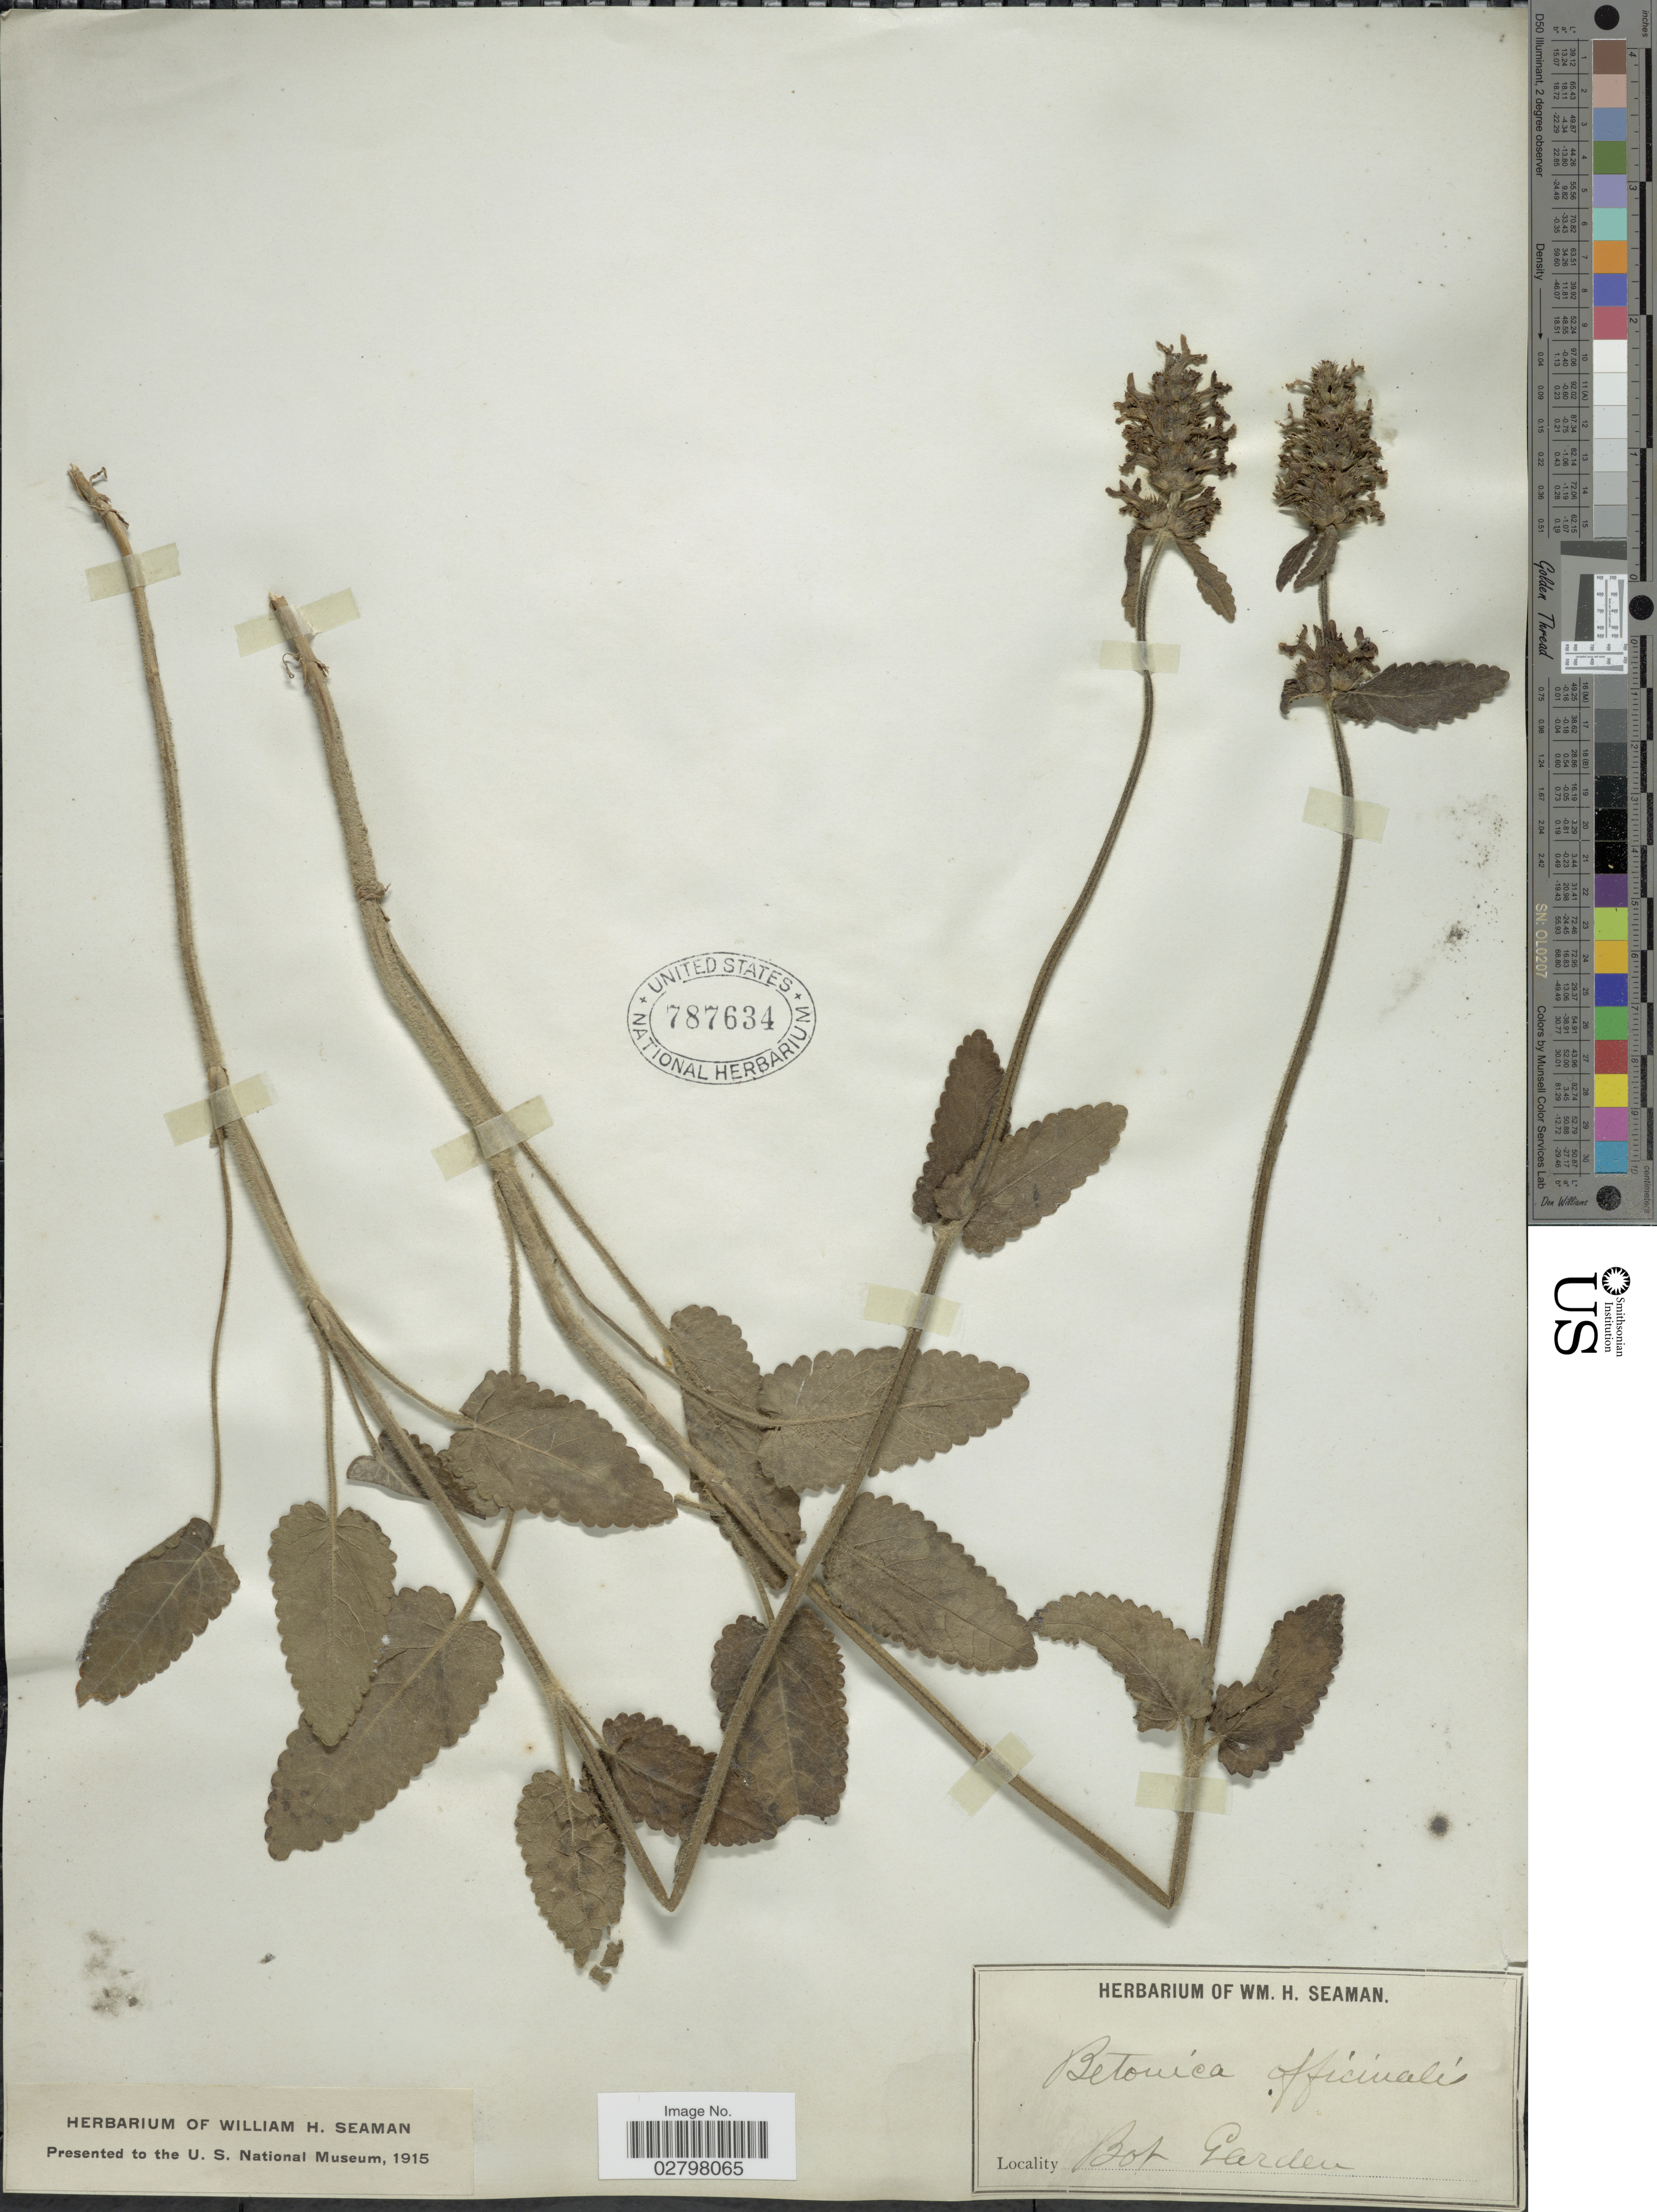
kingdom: Plantae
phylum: Tracheophyta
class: Magnoliopsida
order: Lamiales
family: Lamiaceae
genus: Stachys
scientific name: Stachys sp.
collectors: Ex herb. W. H. Seaman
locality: Bot Garden.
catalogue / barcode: US 787634